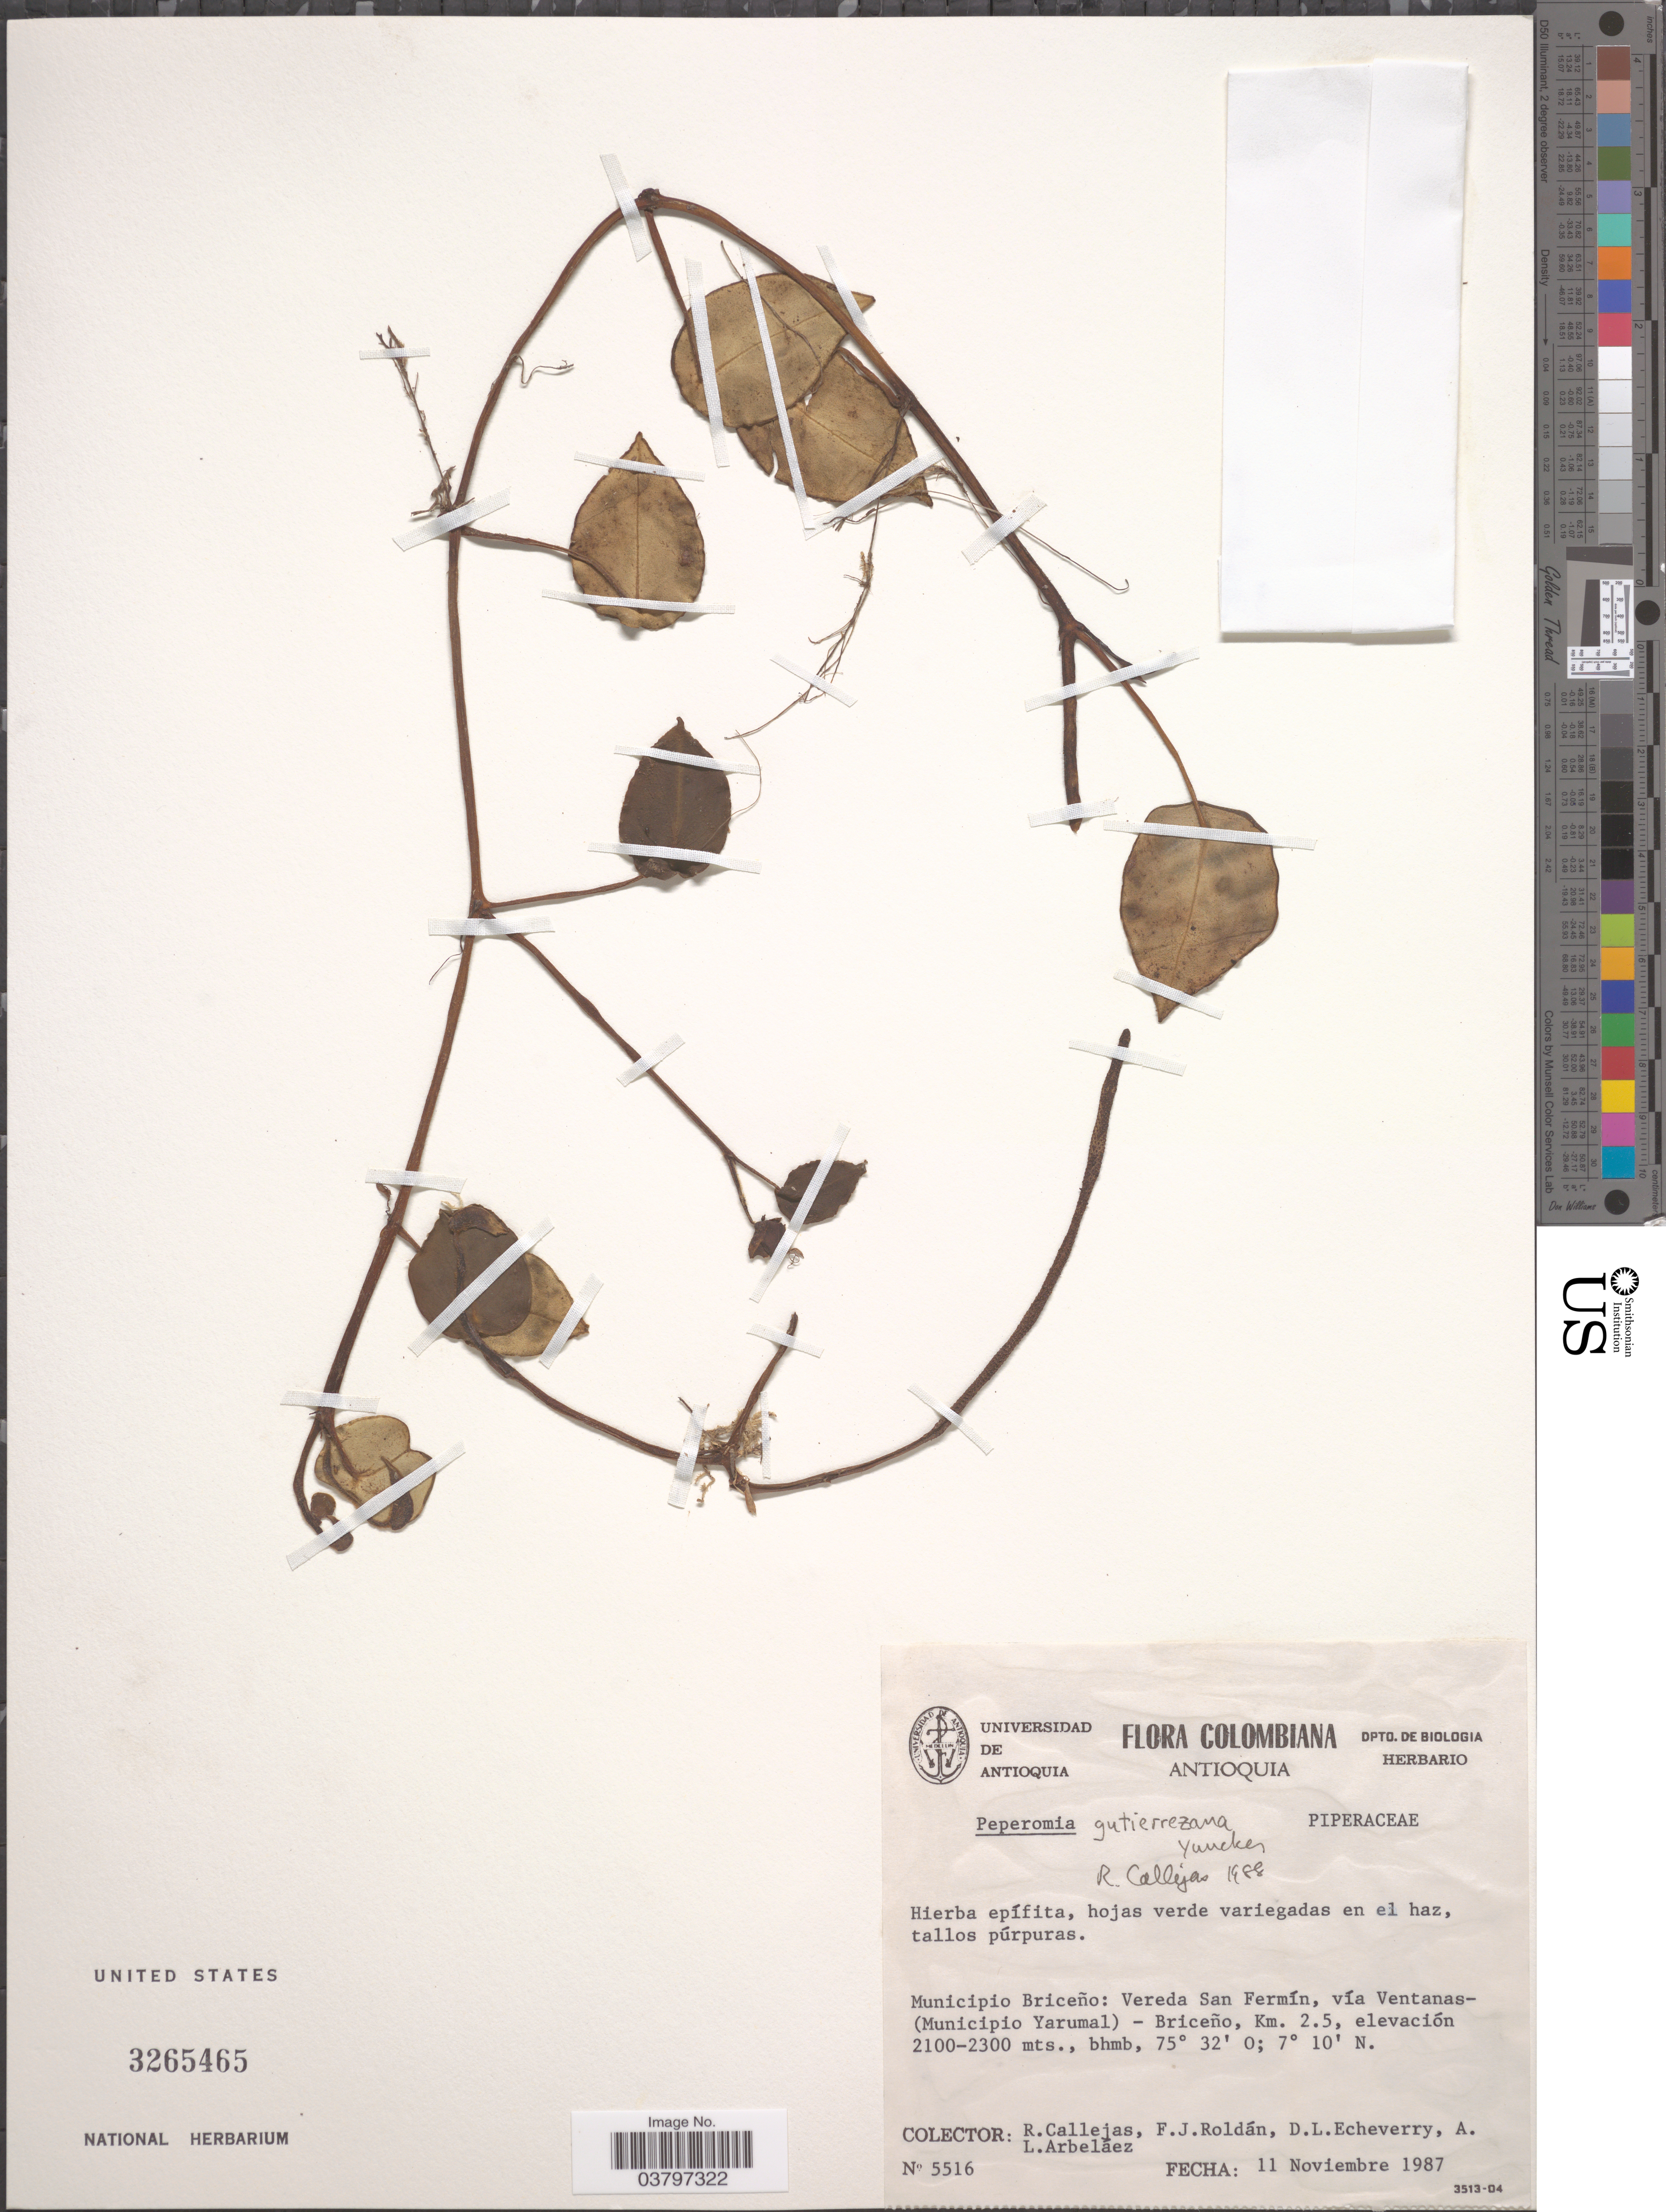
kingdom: Plantae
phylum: Tracheophyta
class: Magnoliopsida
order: Piperales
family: Piperaceae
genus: Peperomia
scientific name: Peperomia gutierrezana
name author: Yunck.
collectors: R. Callejas, F. J. Roldán, D. Echeverry & A. Arbeláez Alvarez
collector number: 5516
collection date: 1987-11-11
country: Colombia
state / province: Antioquia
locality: Municipio Briceño: Vereda San Fermín, vía Ventanas-(Municipio Yarumal) - Briceño, Km. 2.5.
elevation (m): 2100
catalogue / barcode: US 3265465